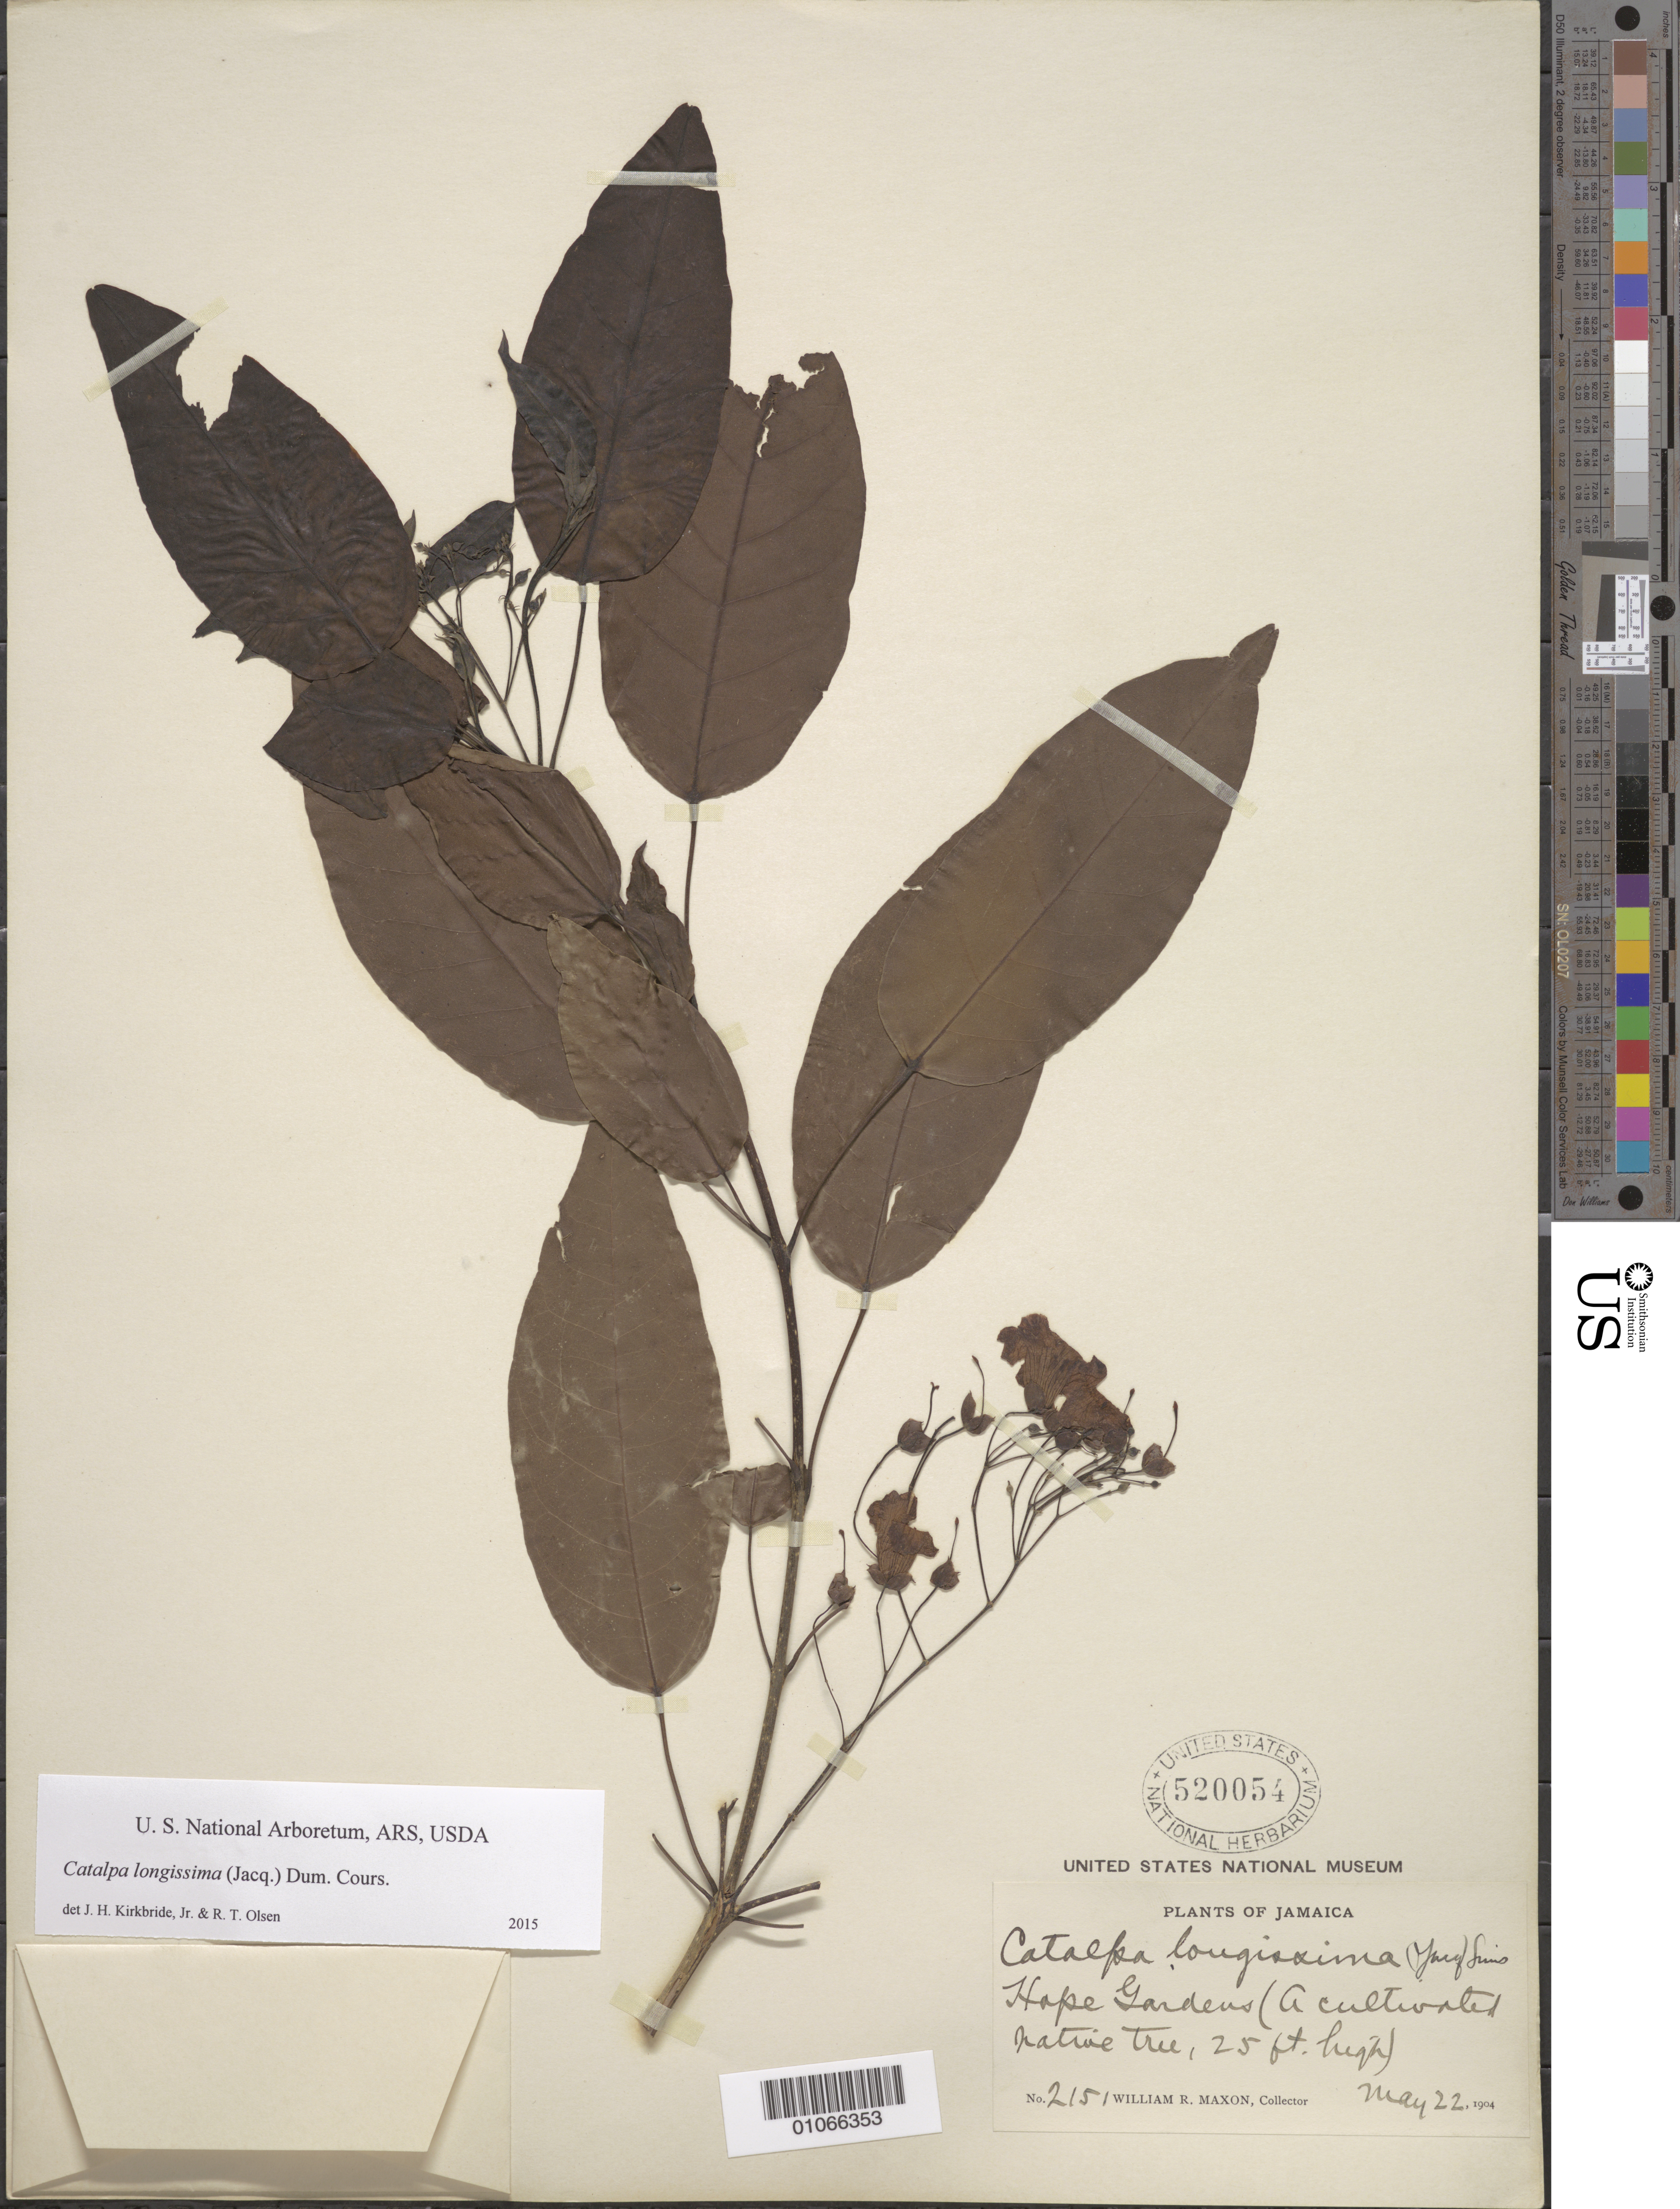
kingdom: Plantae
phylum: Tracheophyta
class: Magnoliopsida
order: Lamiales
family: Bignoniaceae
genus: Catalpa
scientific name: Catalpa longissima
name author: (Jacq.) Dum. Cours.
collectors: W. R. Maxon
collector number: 2151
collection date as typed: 21 May 1904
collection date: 1904-05-21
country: Jamaica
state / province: Kingston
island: Jamaica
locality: Hope gardens.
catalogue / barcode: US 520054